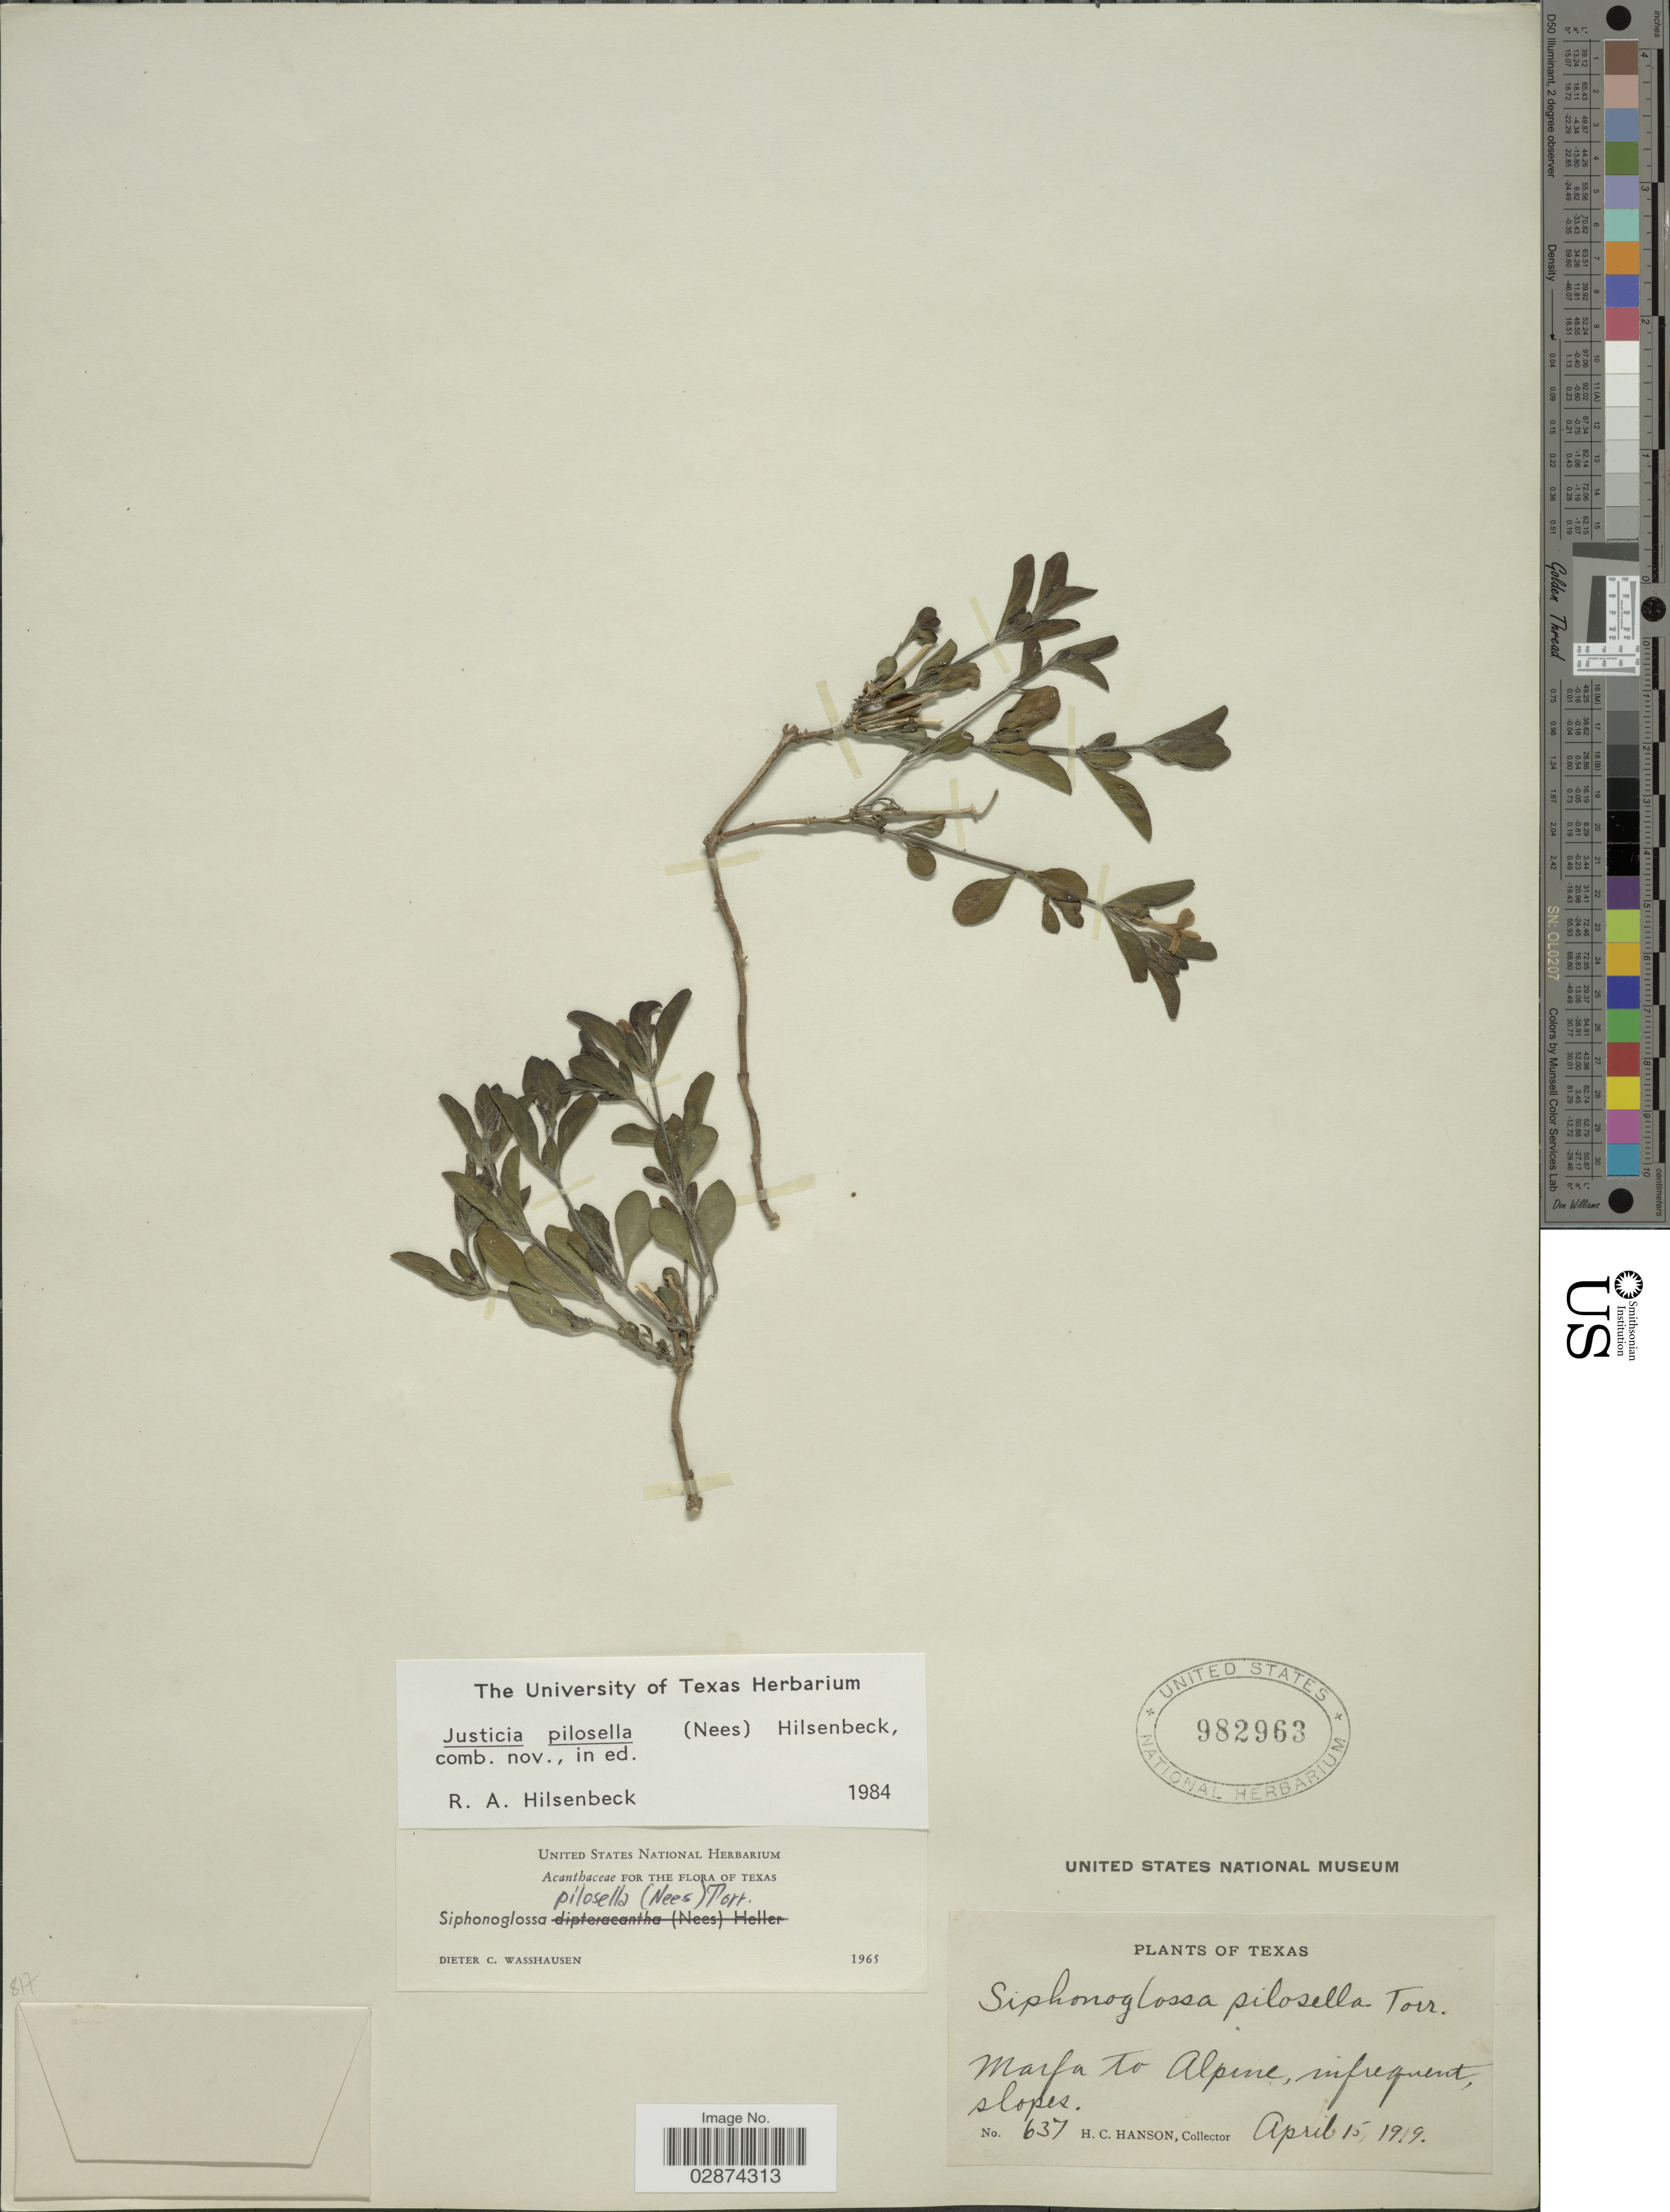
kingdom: Plantae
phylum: Tracheophyta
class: Magnoliopsida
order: Lamiales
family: Acanthaceae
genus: Justicia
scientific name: Justicia pilosella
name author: (Nees) Hilsenb.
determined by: Fisher, Amanda, (LOB), California State University, Long Beach (UNITED STATES)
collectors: H. Hanson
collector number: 637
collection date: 1919-04-15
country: United States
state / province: Texas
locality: Marfa to Alpine.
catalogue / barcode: US 982963